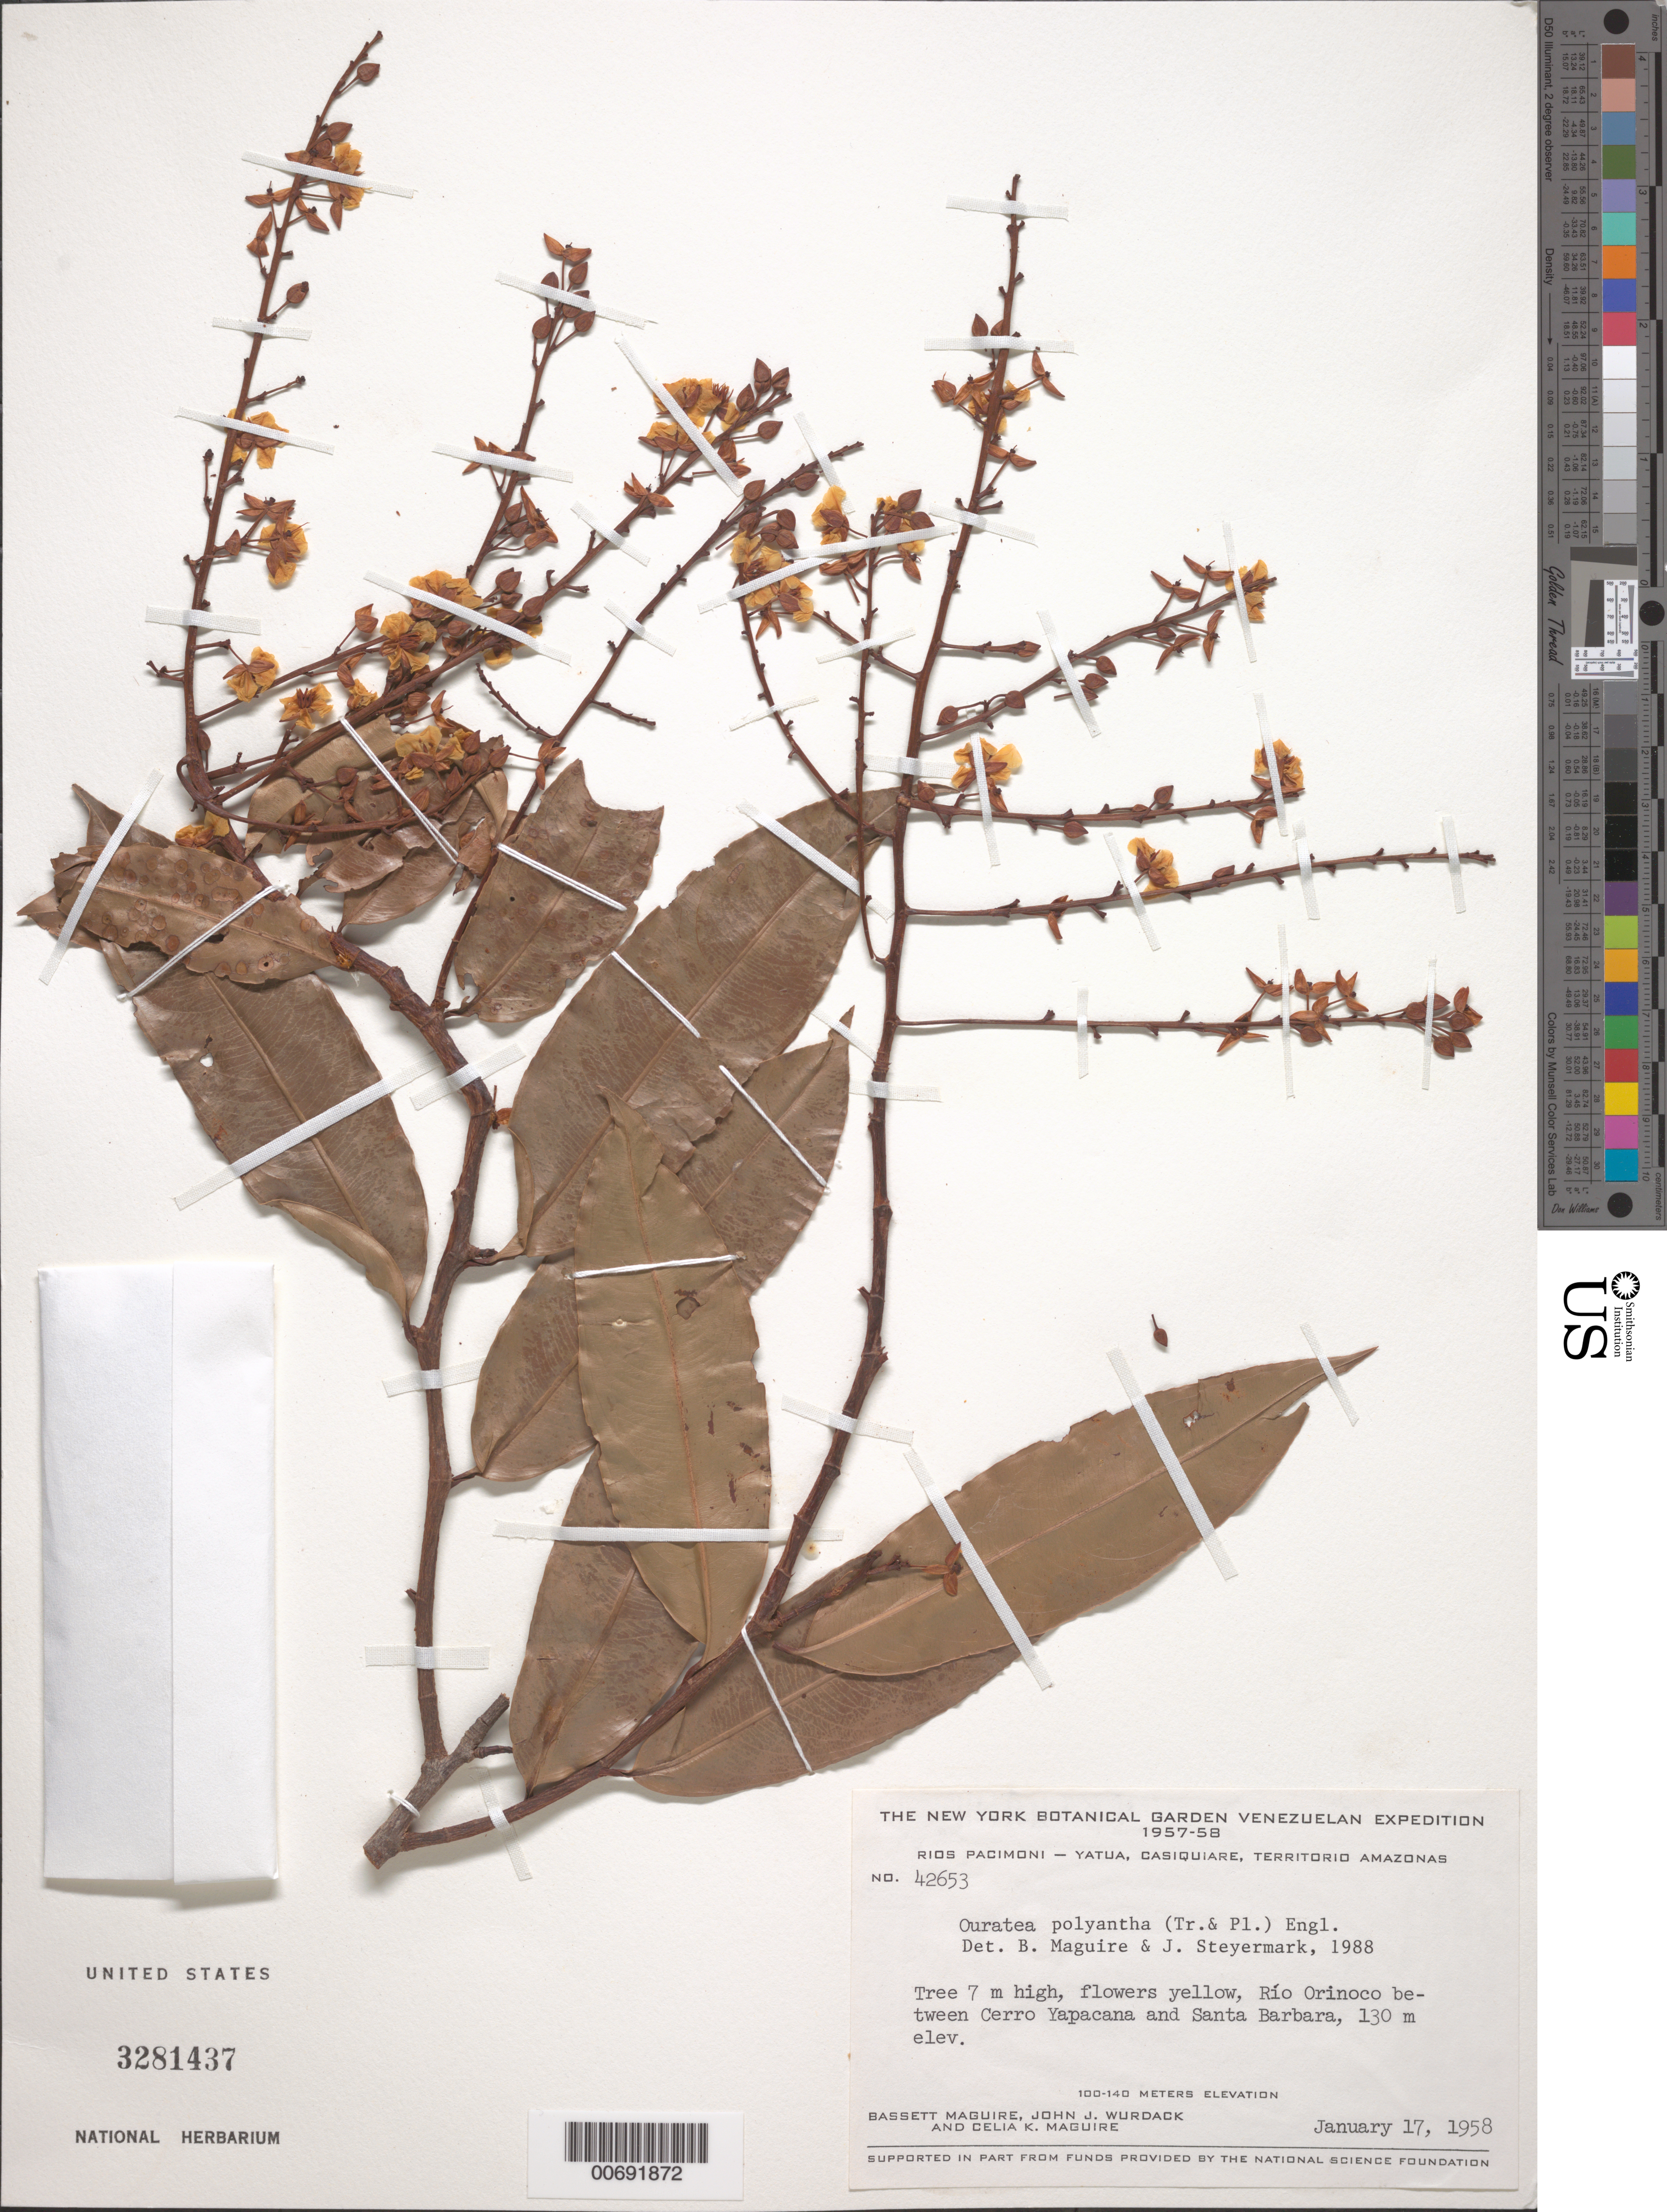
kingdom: Plantae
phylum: Tracheophyta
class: Magnoliopsida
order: Malpighiales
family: Ochnaceae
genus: Ouratea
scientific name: Ouratea polyantha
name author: (Triana & Planch.) Engl.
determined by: Steyermark, J. A.; Maguire, B.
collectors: B. Maguire, J. J. Wurdack & C. K. Maguire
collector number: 42653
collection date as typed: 17-Jan-58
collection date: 1958-01-17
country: Venezuela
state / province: Amazonas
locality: Río Orinoco, between Cerro Yapacána and Santa Barbara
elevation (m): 100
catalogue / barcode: US 3281437